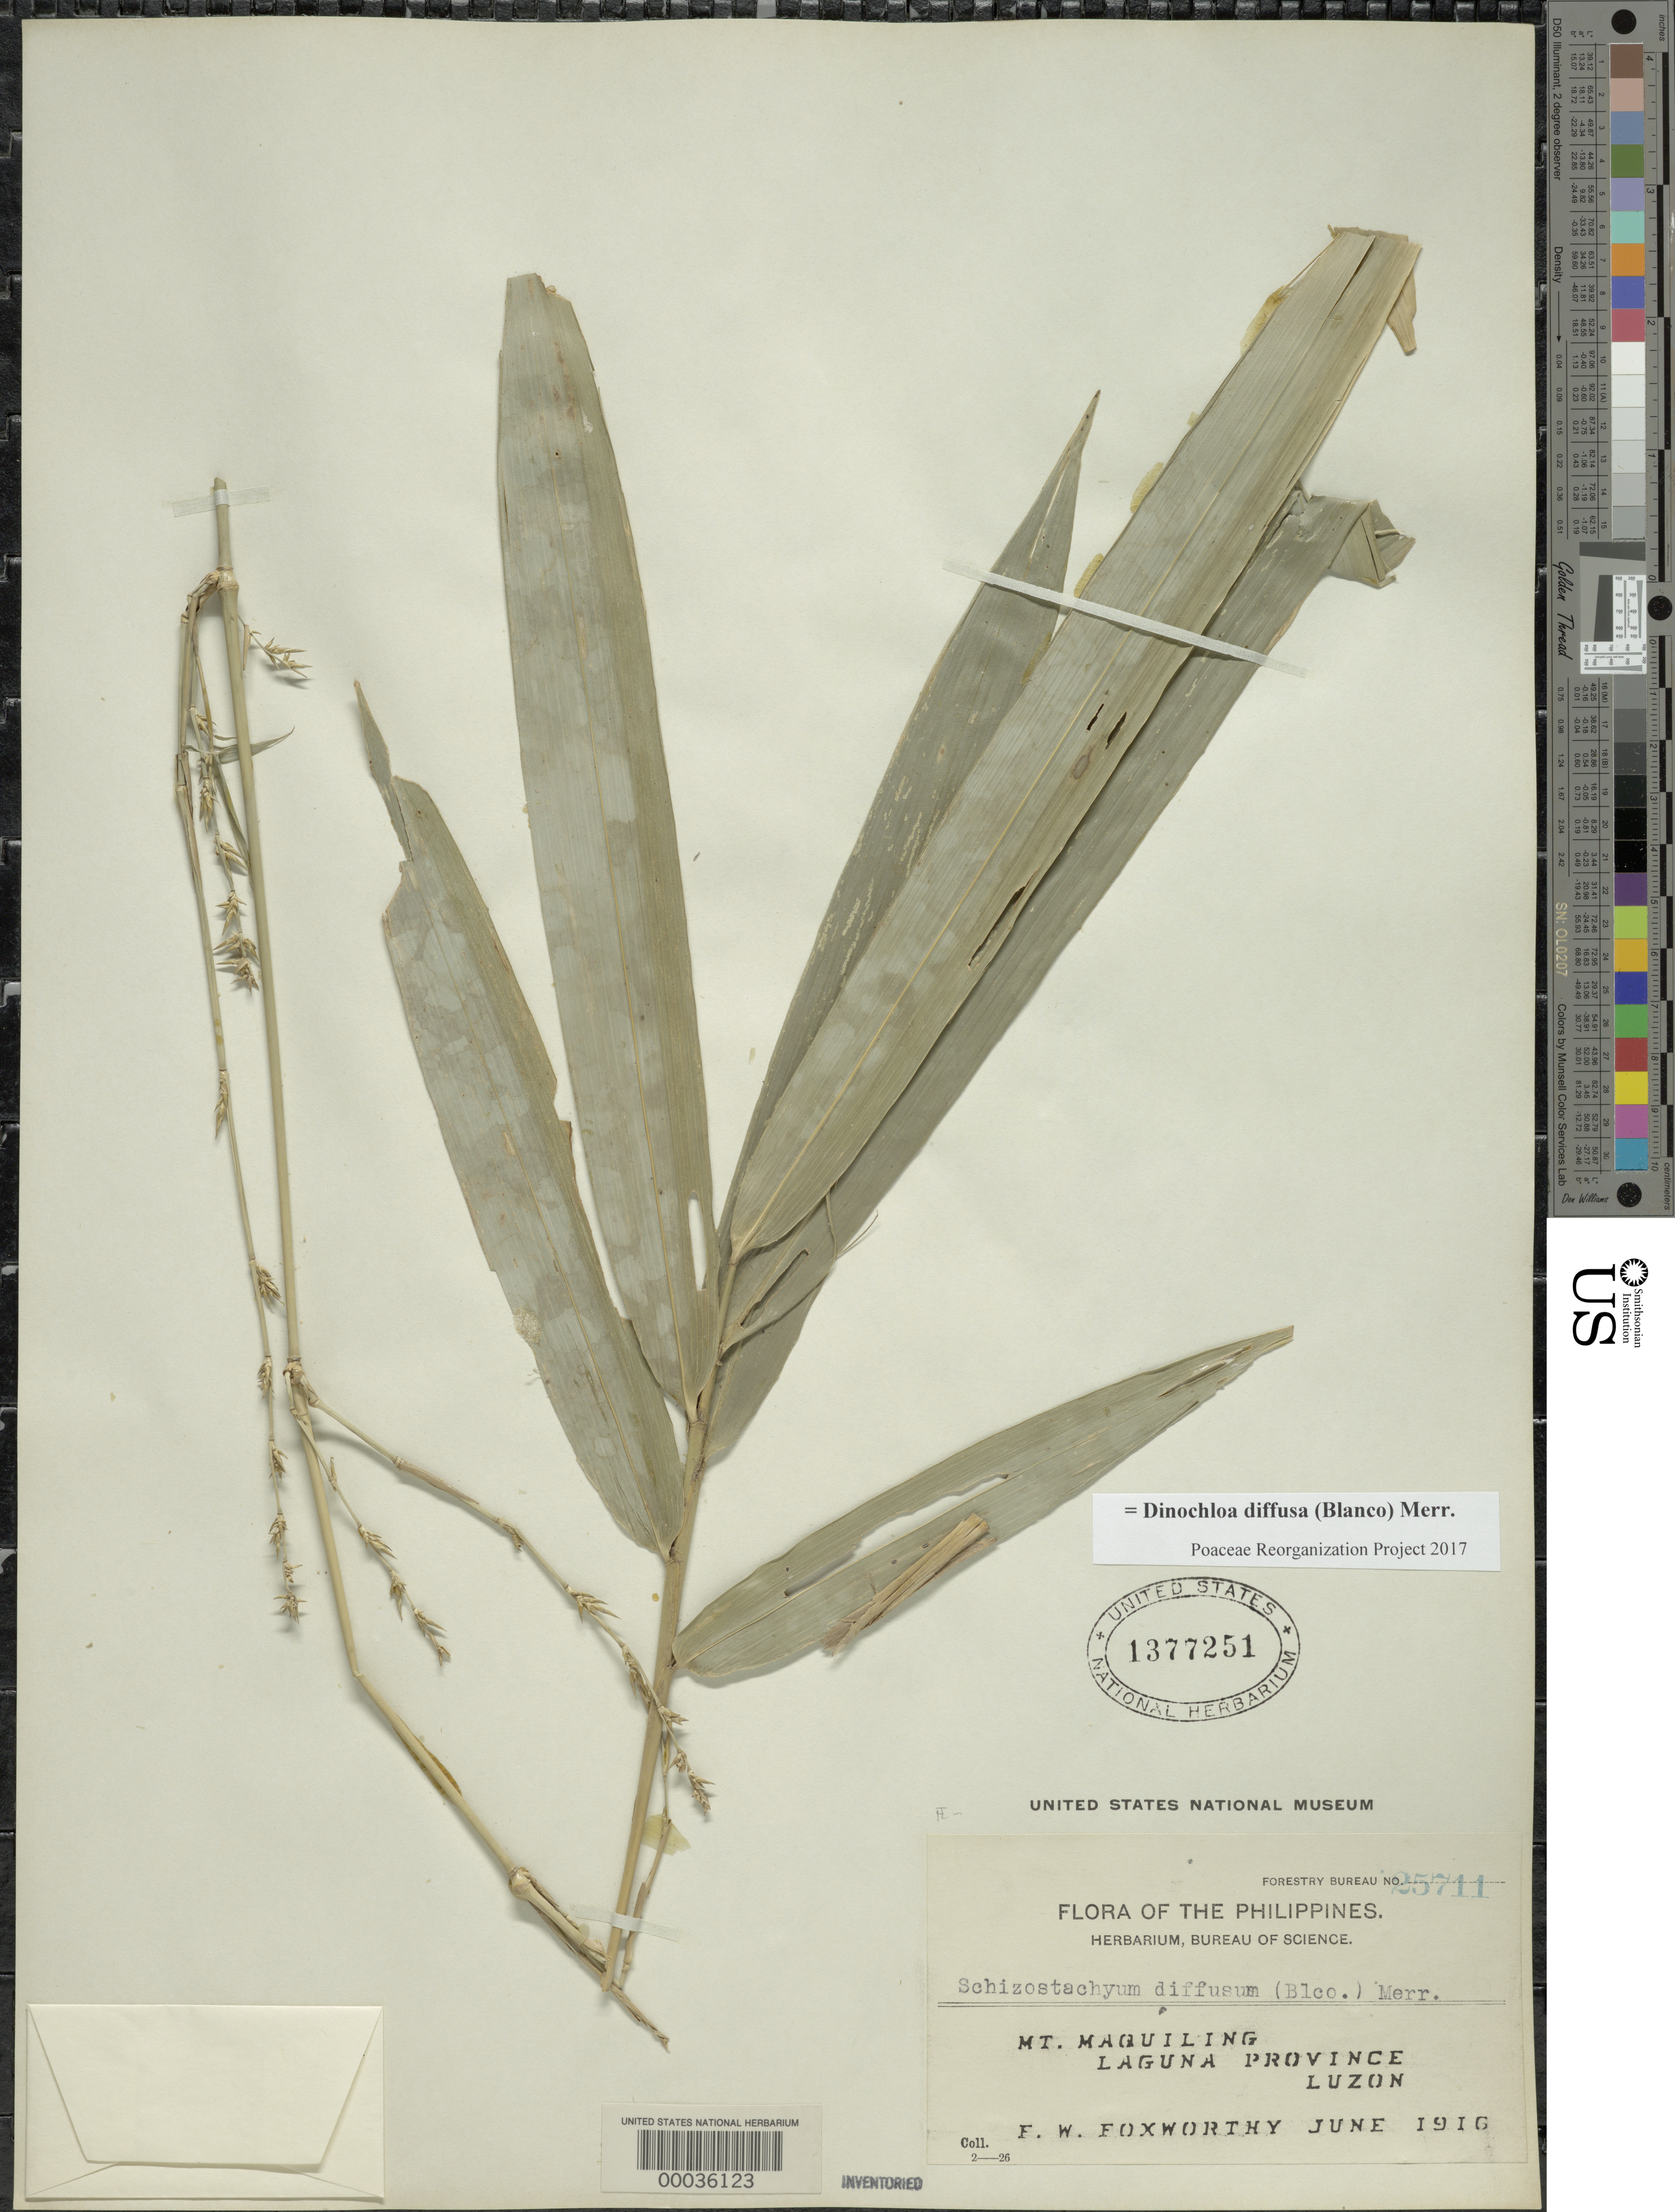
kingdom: Plantae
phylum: Tracheophyta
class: Liliopsida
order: Poales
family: Poaceae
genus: Dinochloa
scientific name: Dinochloa diffusa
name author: (Blanco) Merr.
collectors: F. W. Foxworthy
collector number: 25711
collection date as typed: Jun 1916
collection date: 1916-06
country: Philippines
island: Luzon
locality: Mt. maquiling, laguna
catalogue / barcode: US 1377251